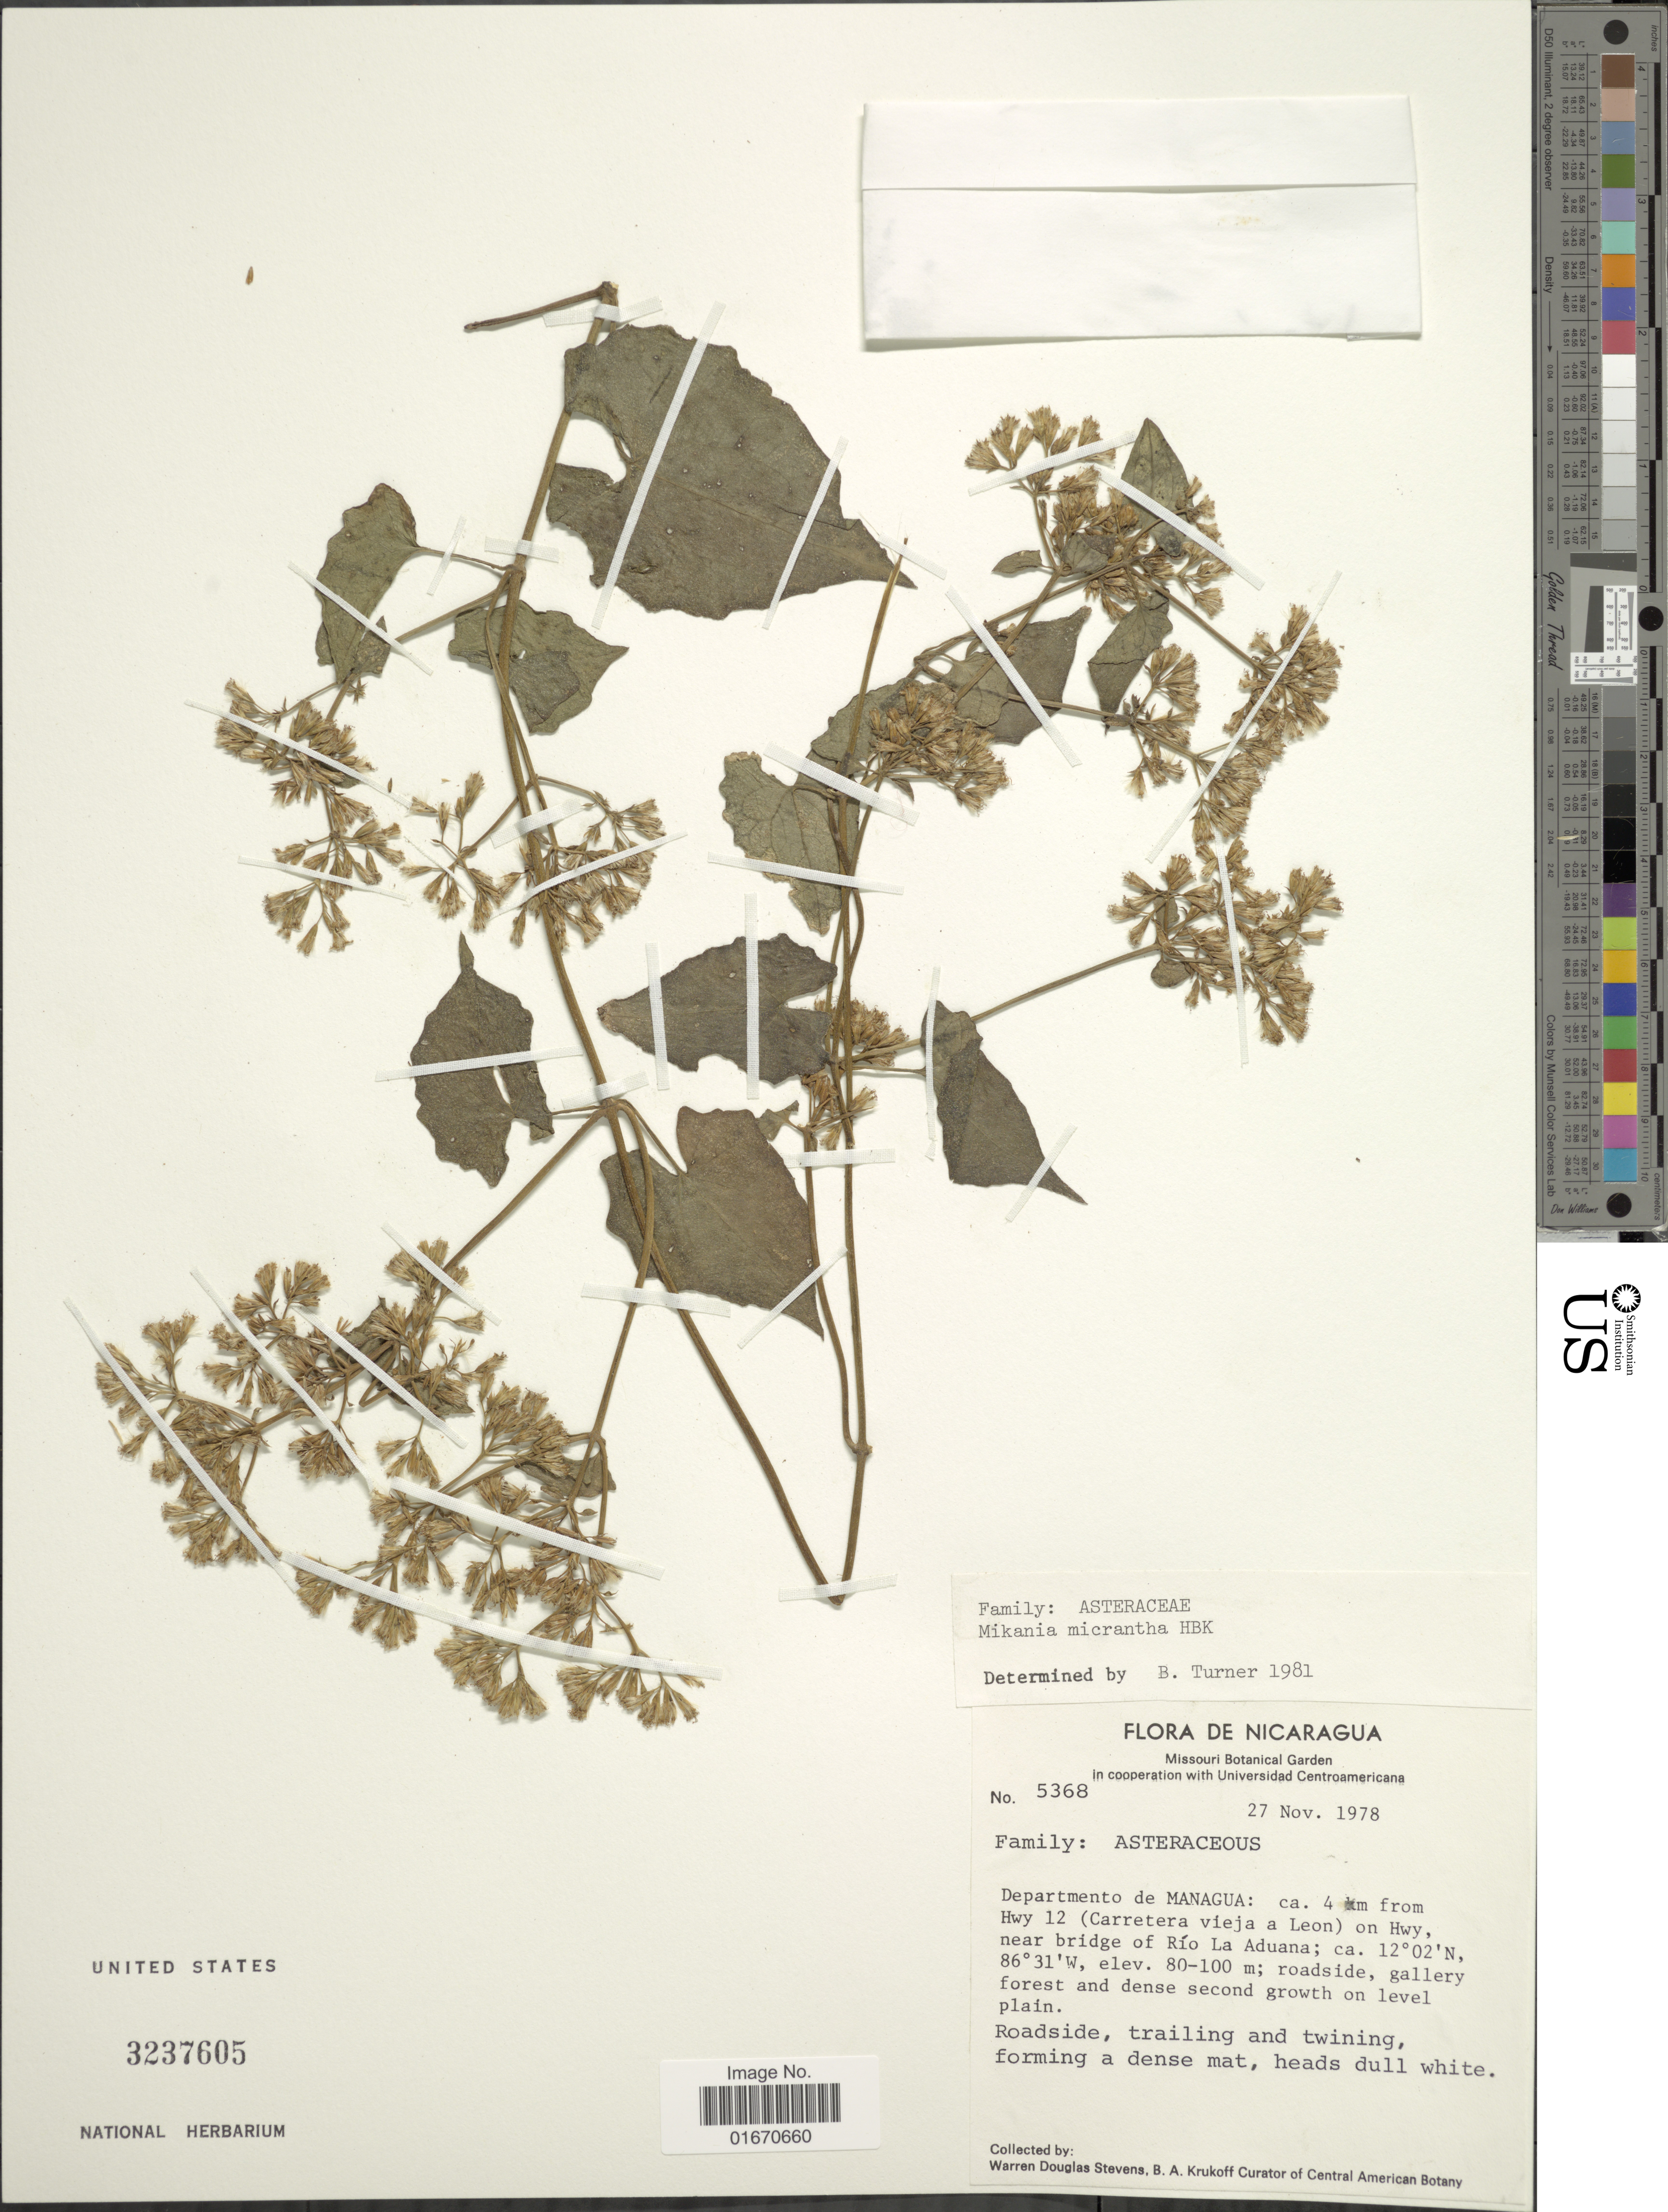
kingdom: Plantae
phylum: Tracheophyta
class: Magnoliopsida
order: Asterales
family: Asteraceae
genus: Mikania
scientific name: Mikania micrantha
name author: Kunth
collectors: W. D. Stevens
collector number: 5368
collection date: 1978-11-27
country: Nicaragua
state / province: Managua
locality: Ca 4 km from Hwy 12 (Carretera vieja a Leon) on Hwy near bridge of Rio La Aduana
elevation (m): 80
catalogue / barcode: US 3237605